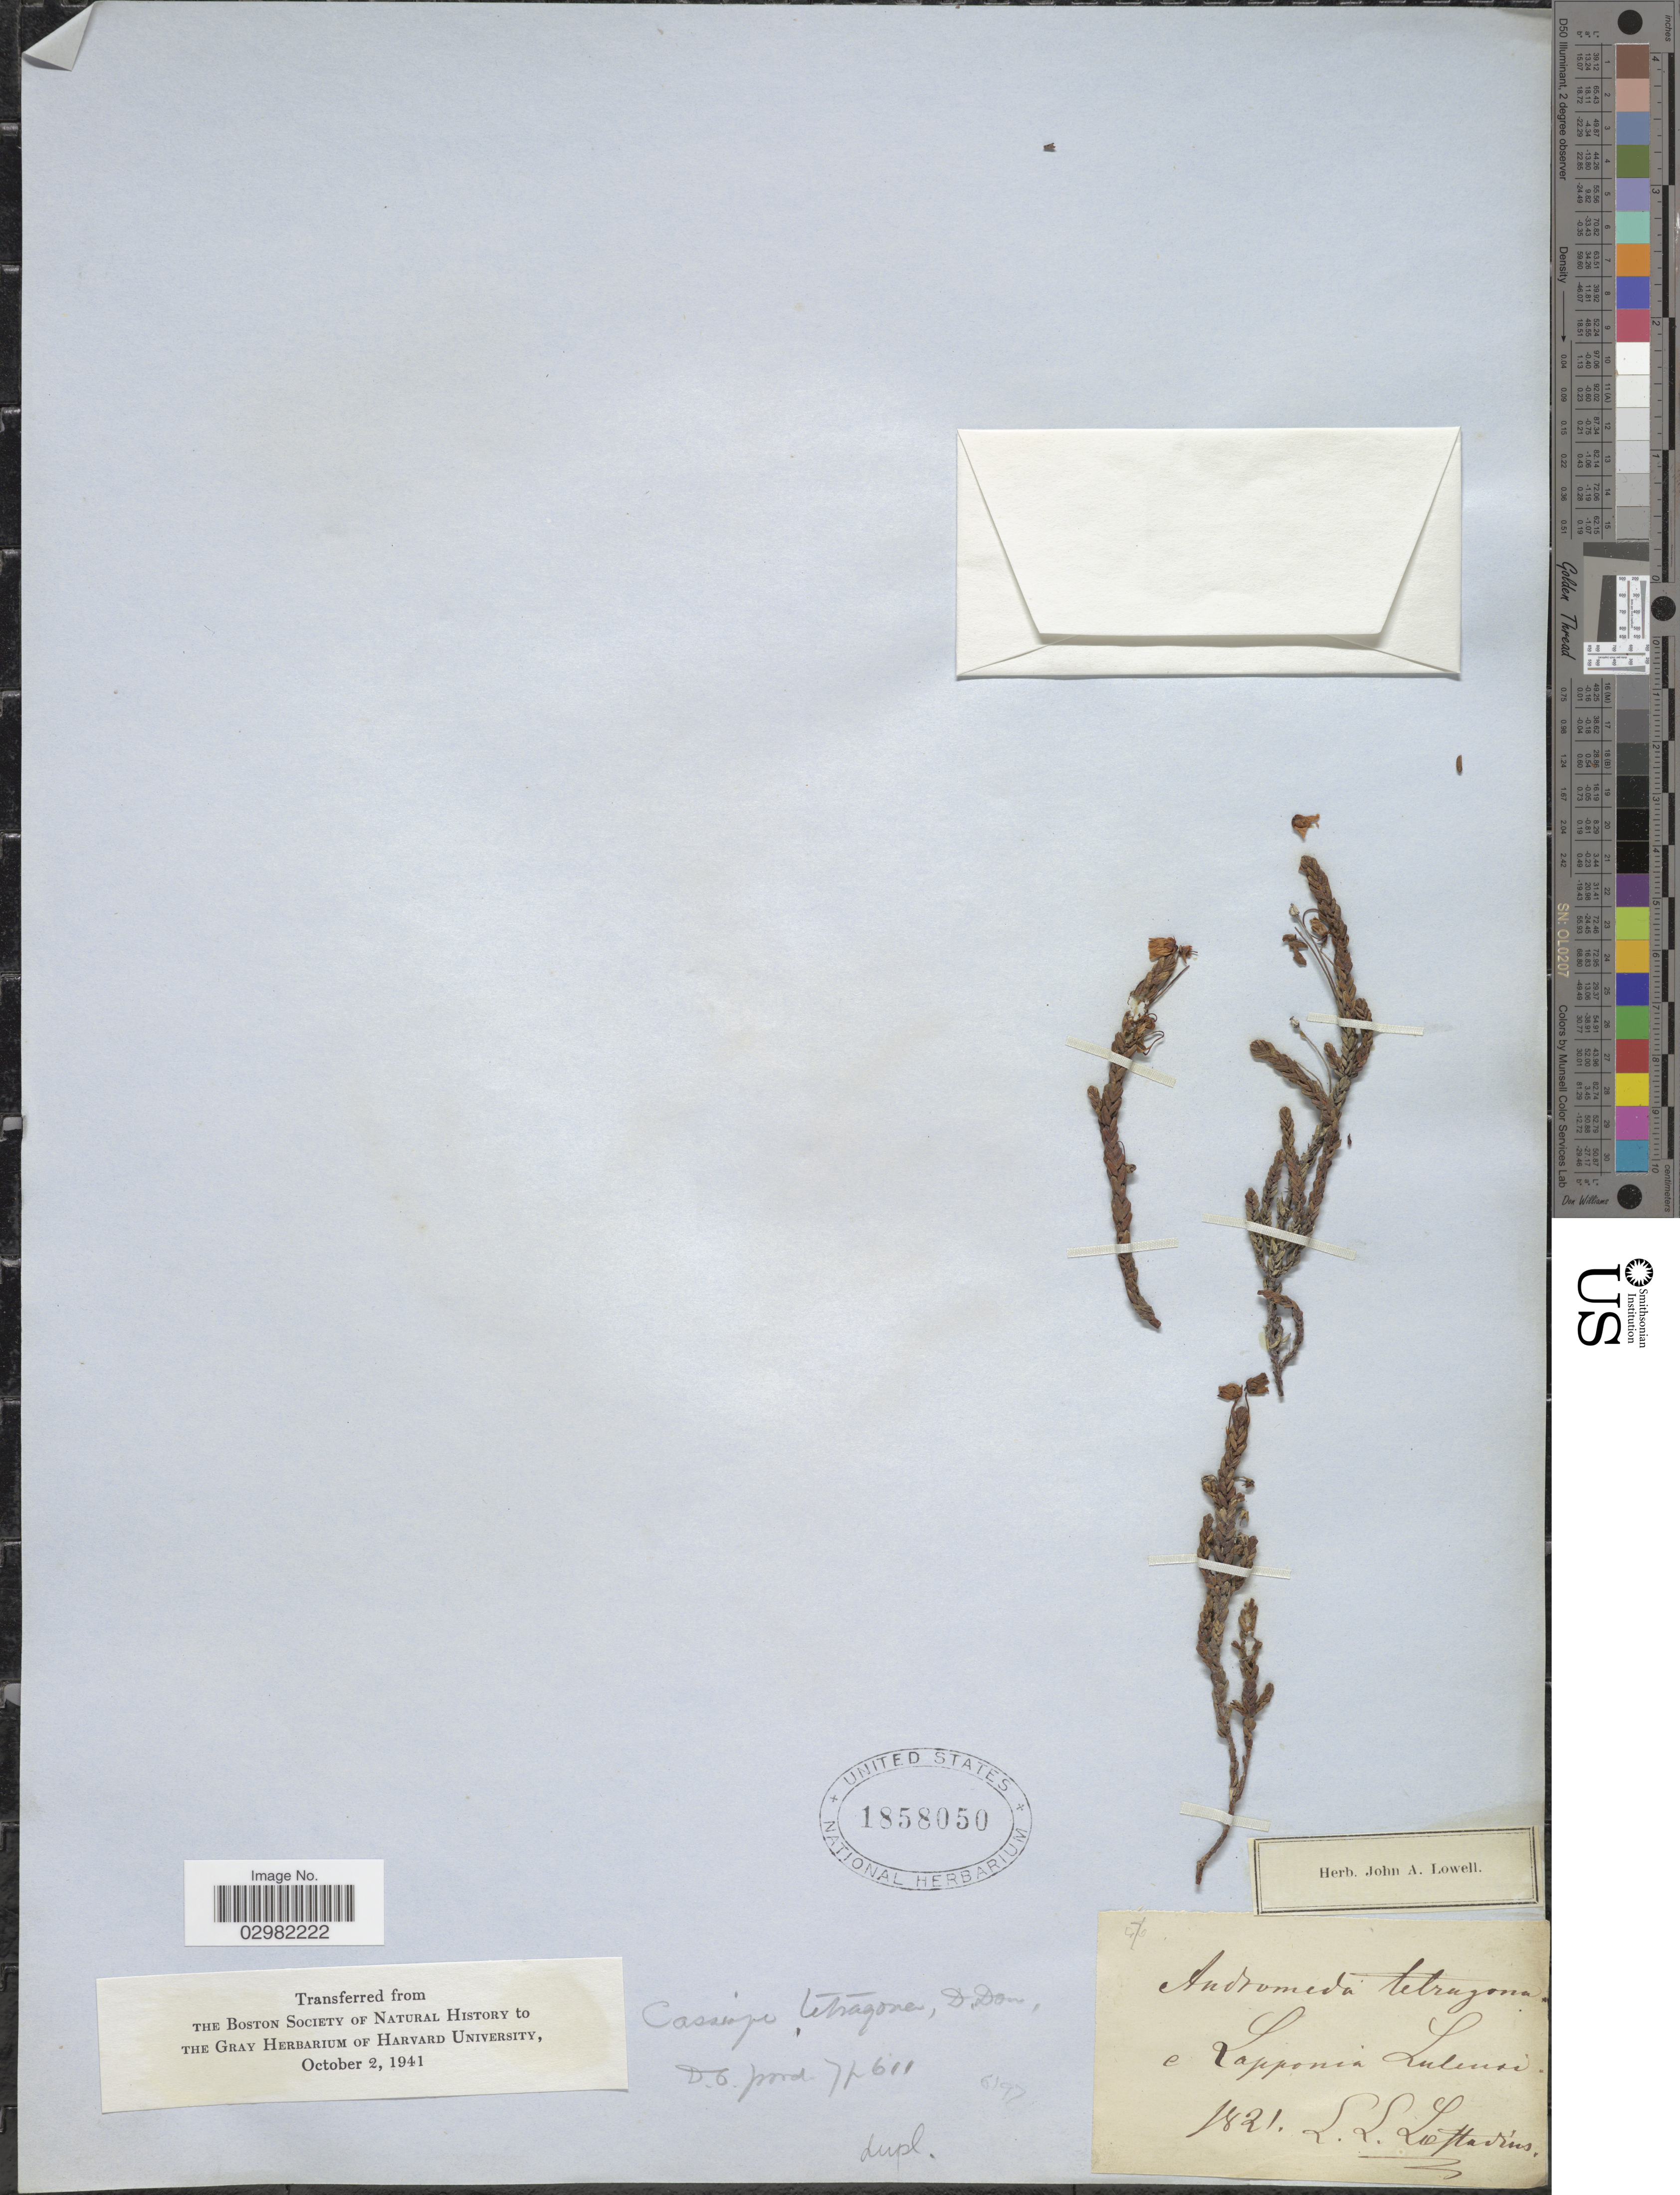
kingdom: Plantae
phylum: Tracheophyta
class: Magnoliopsida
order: Ericales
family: Ericaceae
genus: Cassiope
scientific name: Cassiope tetragona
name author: (L.) D. Don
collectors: L. L. Laestadius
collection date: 1821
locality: Lapponia Lutensi.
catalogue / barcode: US 1858050